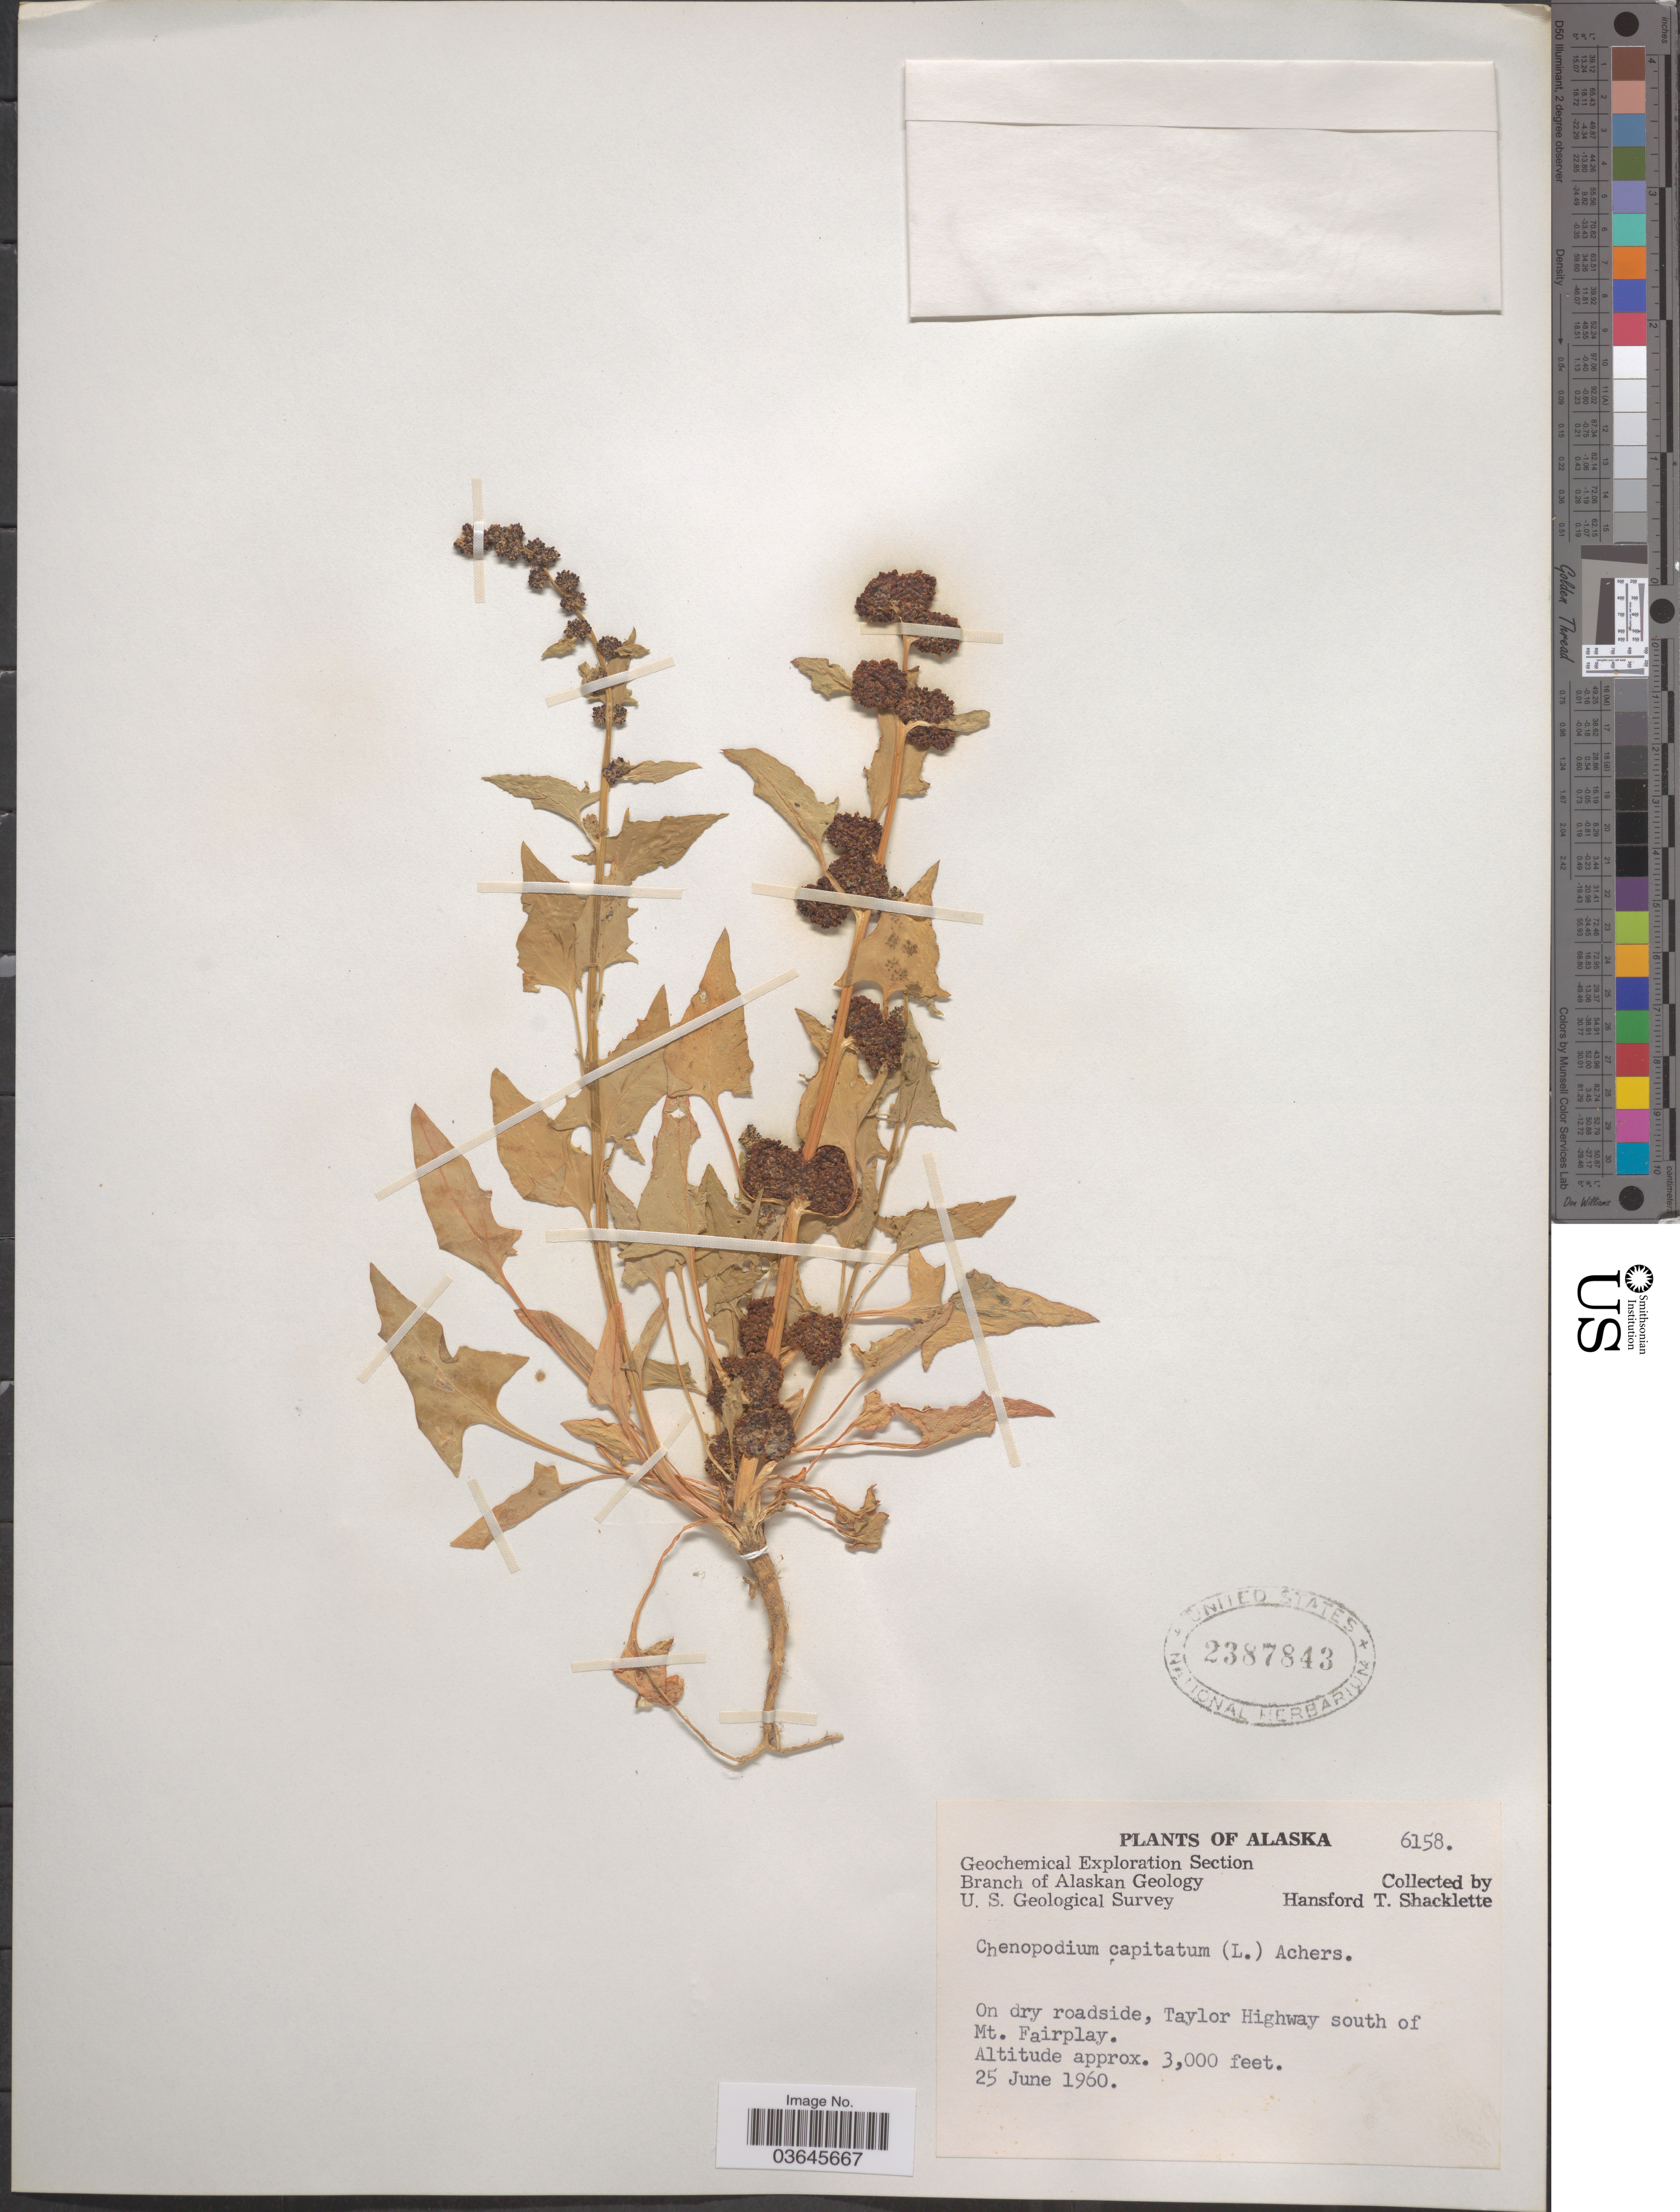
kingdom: Plantae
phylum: Tracheophyta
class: Magnoliopsida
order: Caryophyllales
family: Amaranthaceae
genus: Blitum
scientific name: Blitum capitatum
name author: L.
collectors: H. Shacklette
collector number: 6158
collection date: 1960-06-25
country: United States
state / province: Alaska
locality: On dry roadside, Taylor Highway south of Mt. Fairplay.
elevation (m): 914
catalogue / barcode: US 2387843